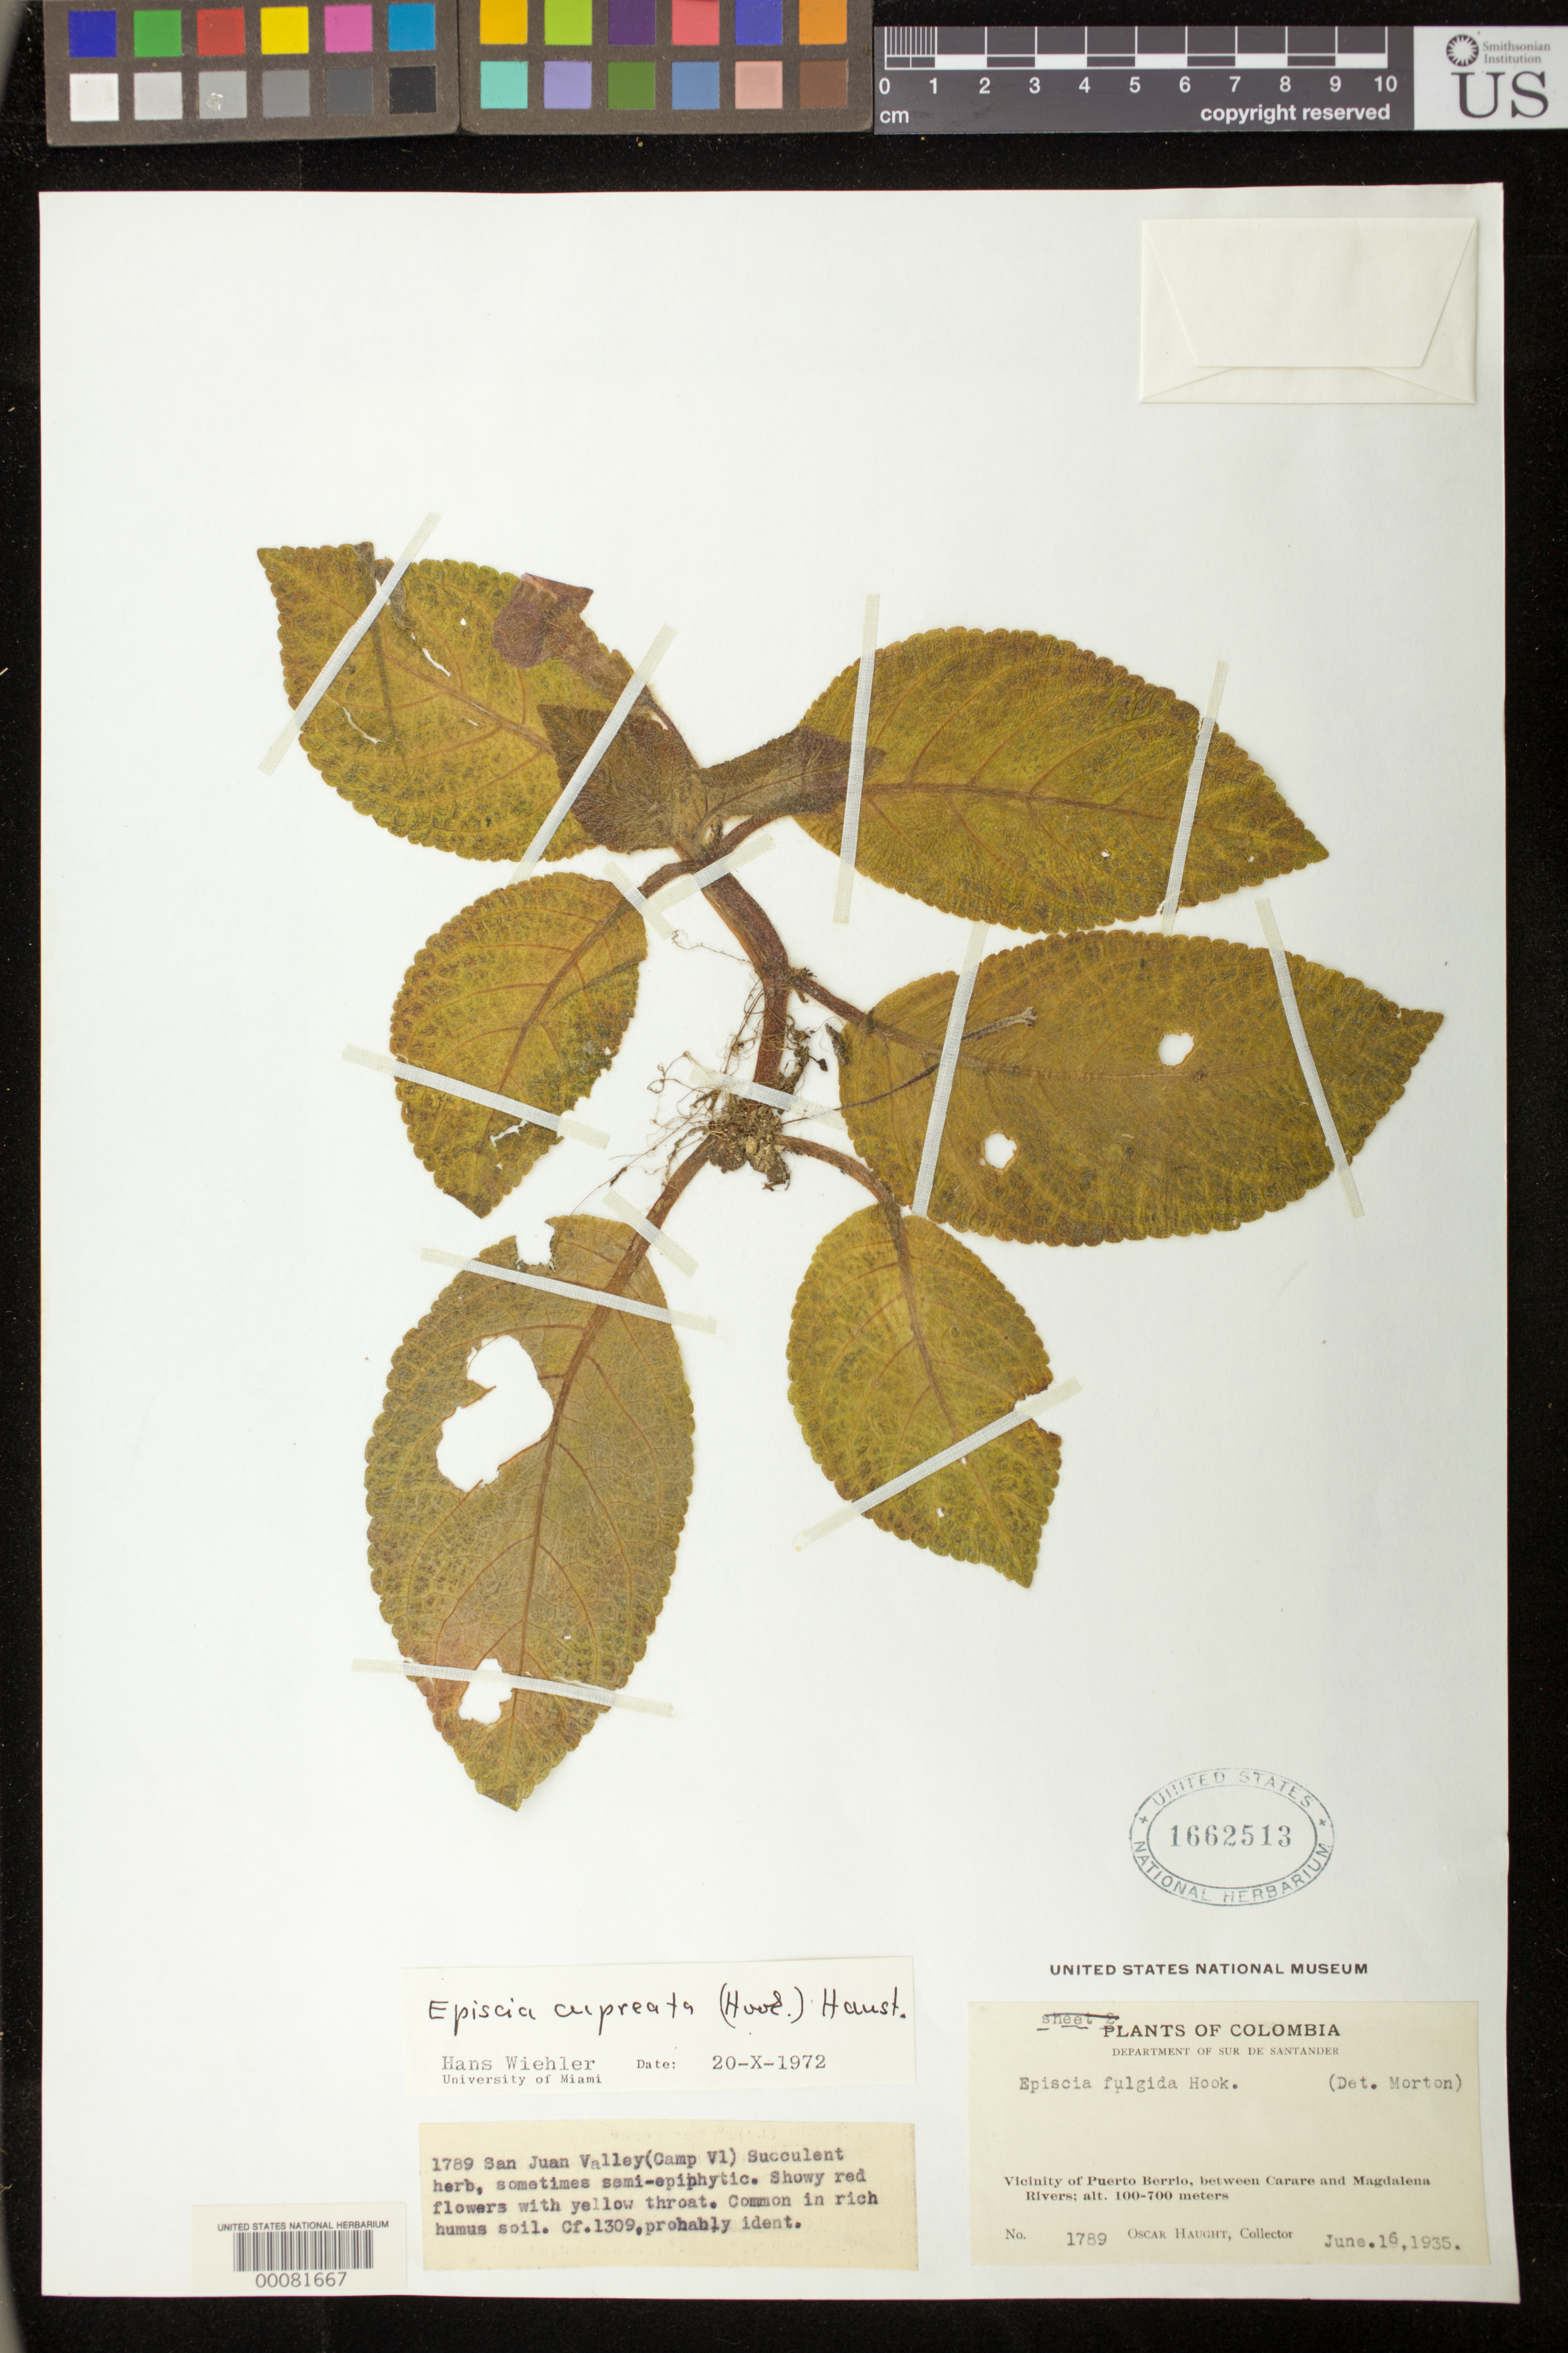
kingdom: Plantae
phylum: Tracheophyta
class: Magnoliopsida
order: Lamiales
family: Gesneriaceae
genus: Episcia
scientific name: Episcia cupreata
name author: (Hook.) Hanst.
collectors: O. L. Haught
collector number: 1789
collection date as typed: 16 Jul 1935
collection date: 1935-07-16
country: Colombia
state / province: Santander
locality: Department of Sur de Santander, vicinity of Puerto Berrio, between Carare and Magdalena Rivers; San Juan valley (Cmp VI)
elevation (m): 100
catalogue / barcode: US 1662513